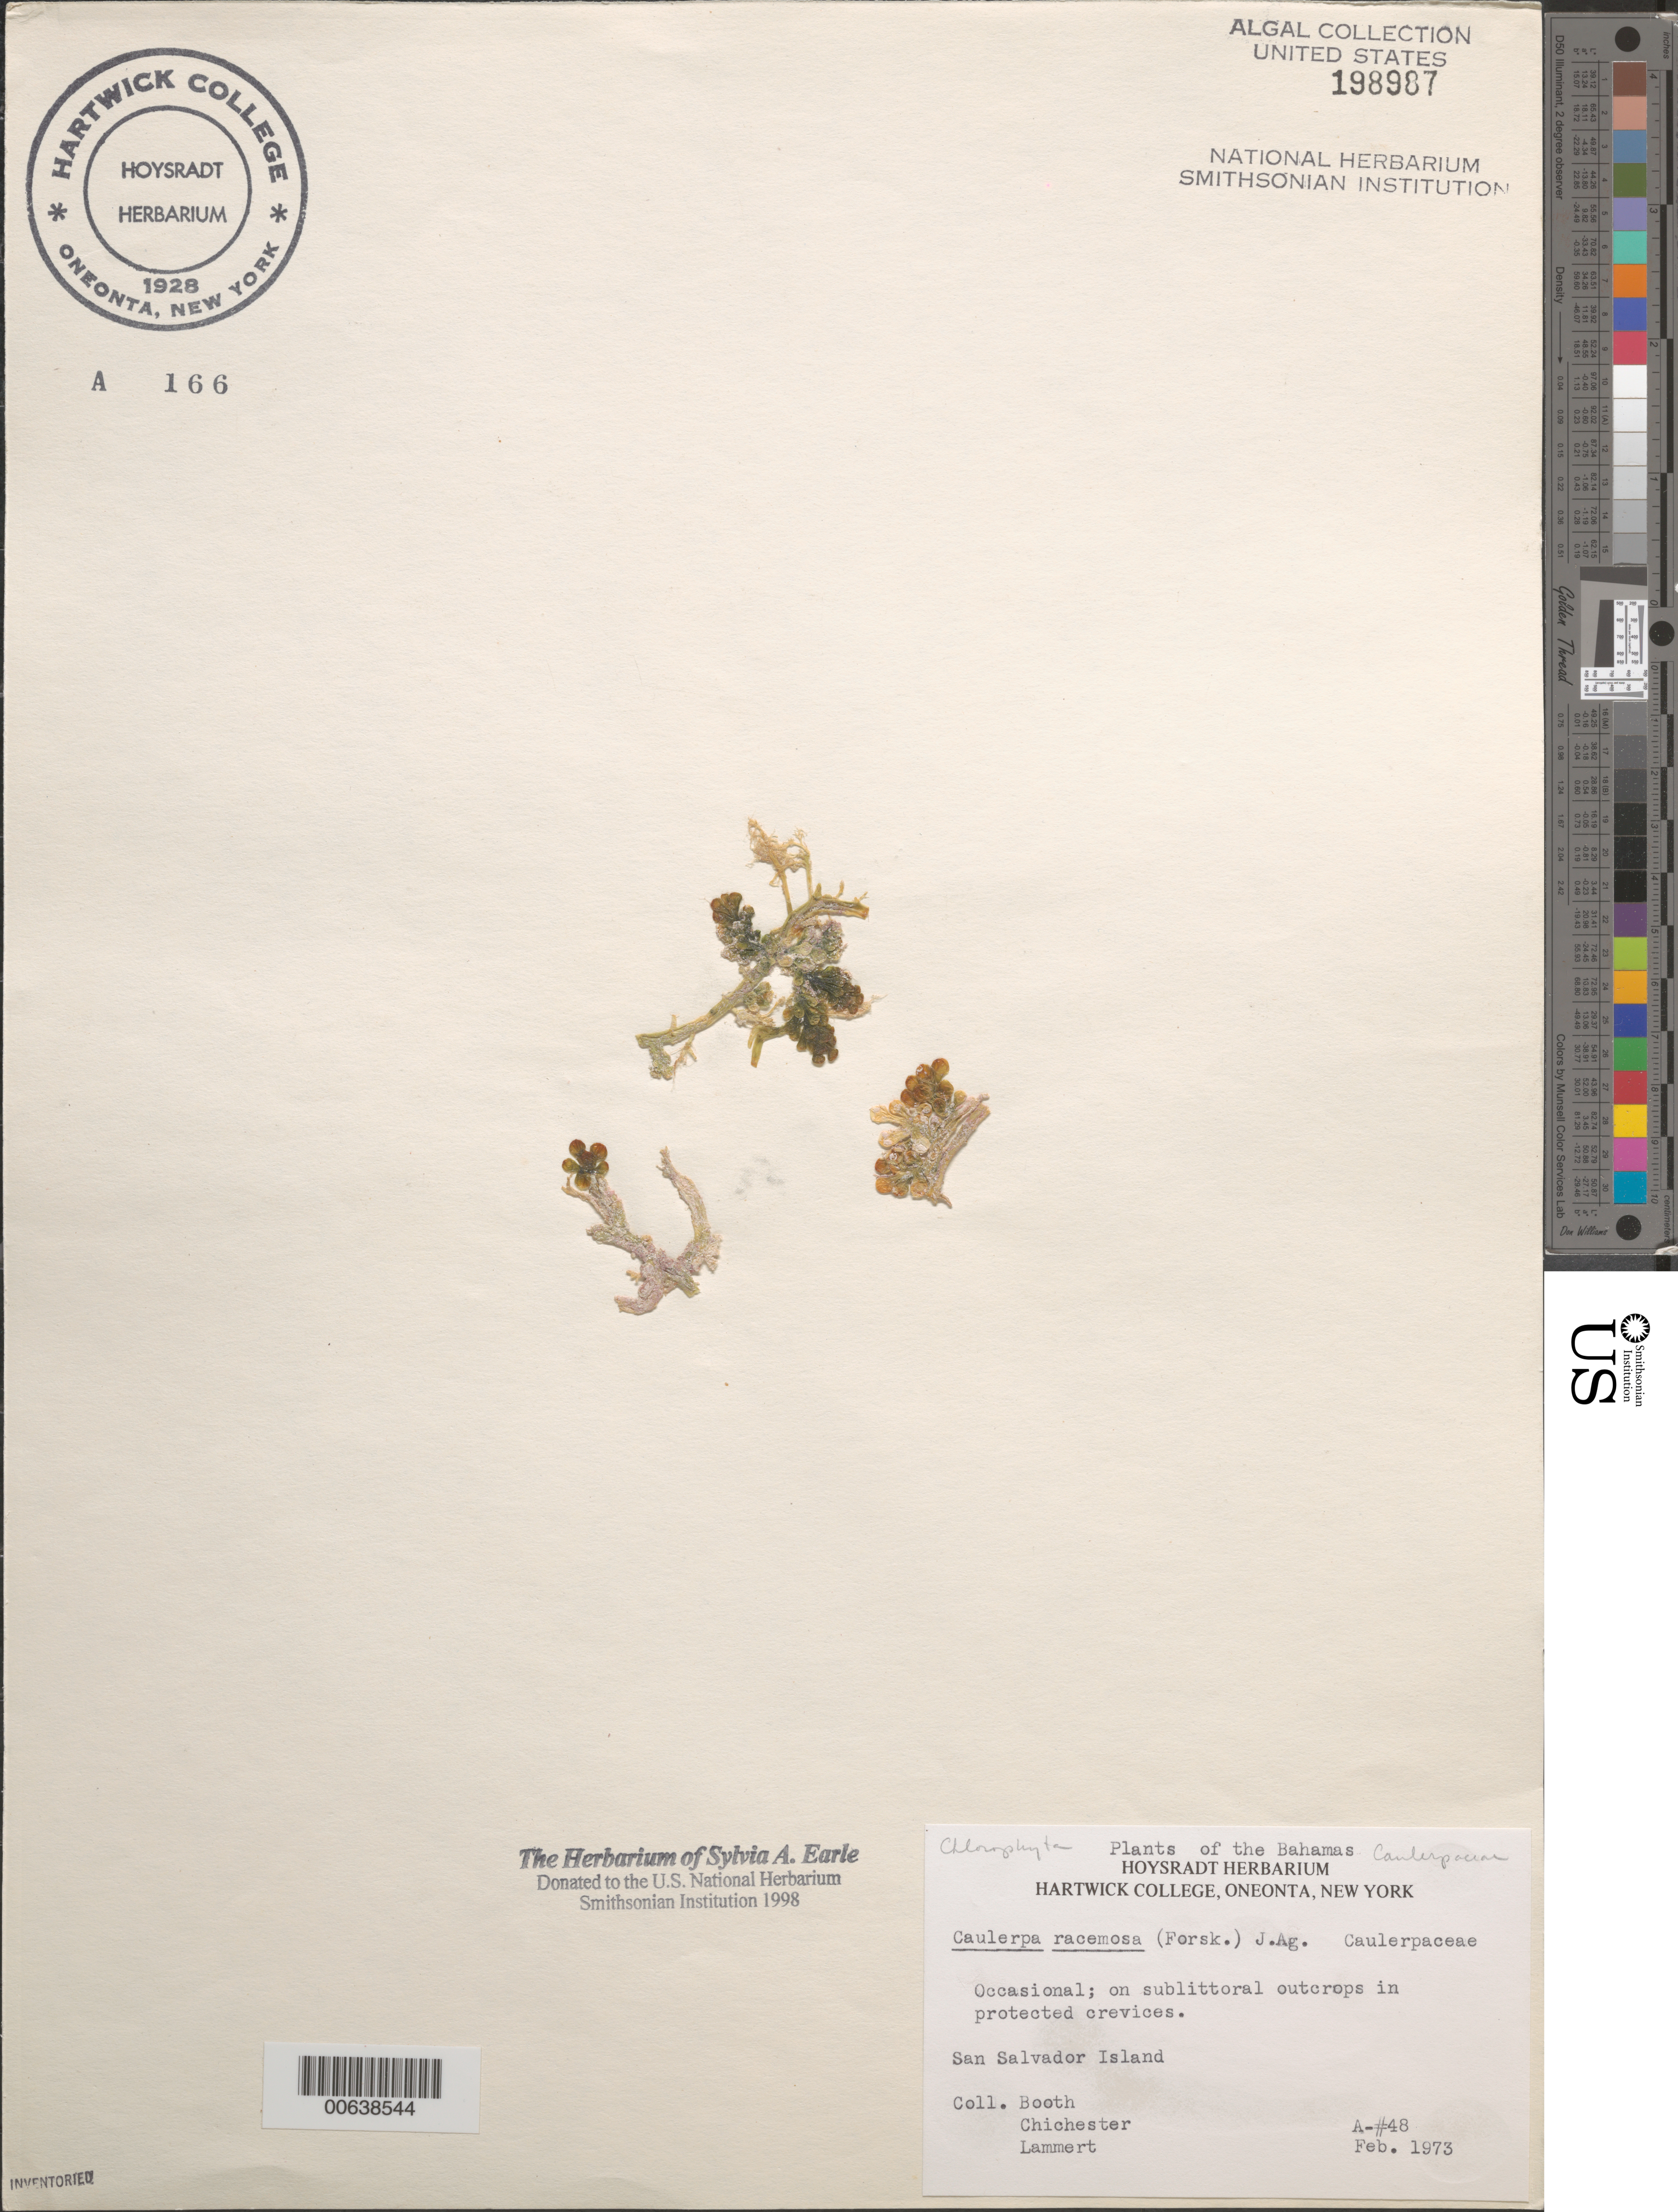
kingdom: Plantae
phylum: Chlorophyta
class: Ulvophyceae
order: Bryopsidales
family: Caulerpaceae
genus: Caulerpa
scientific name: Caulerpa racemosa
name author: (Forssk.) J. Agardh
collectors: -. Booth, -. Chichester & -. Lammert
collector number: A-48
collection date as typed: Feb 1973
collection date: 1973-02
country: Bahamas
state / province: San Salvador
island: San Salvador Island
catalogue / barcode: US 198987